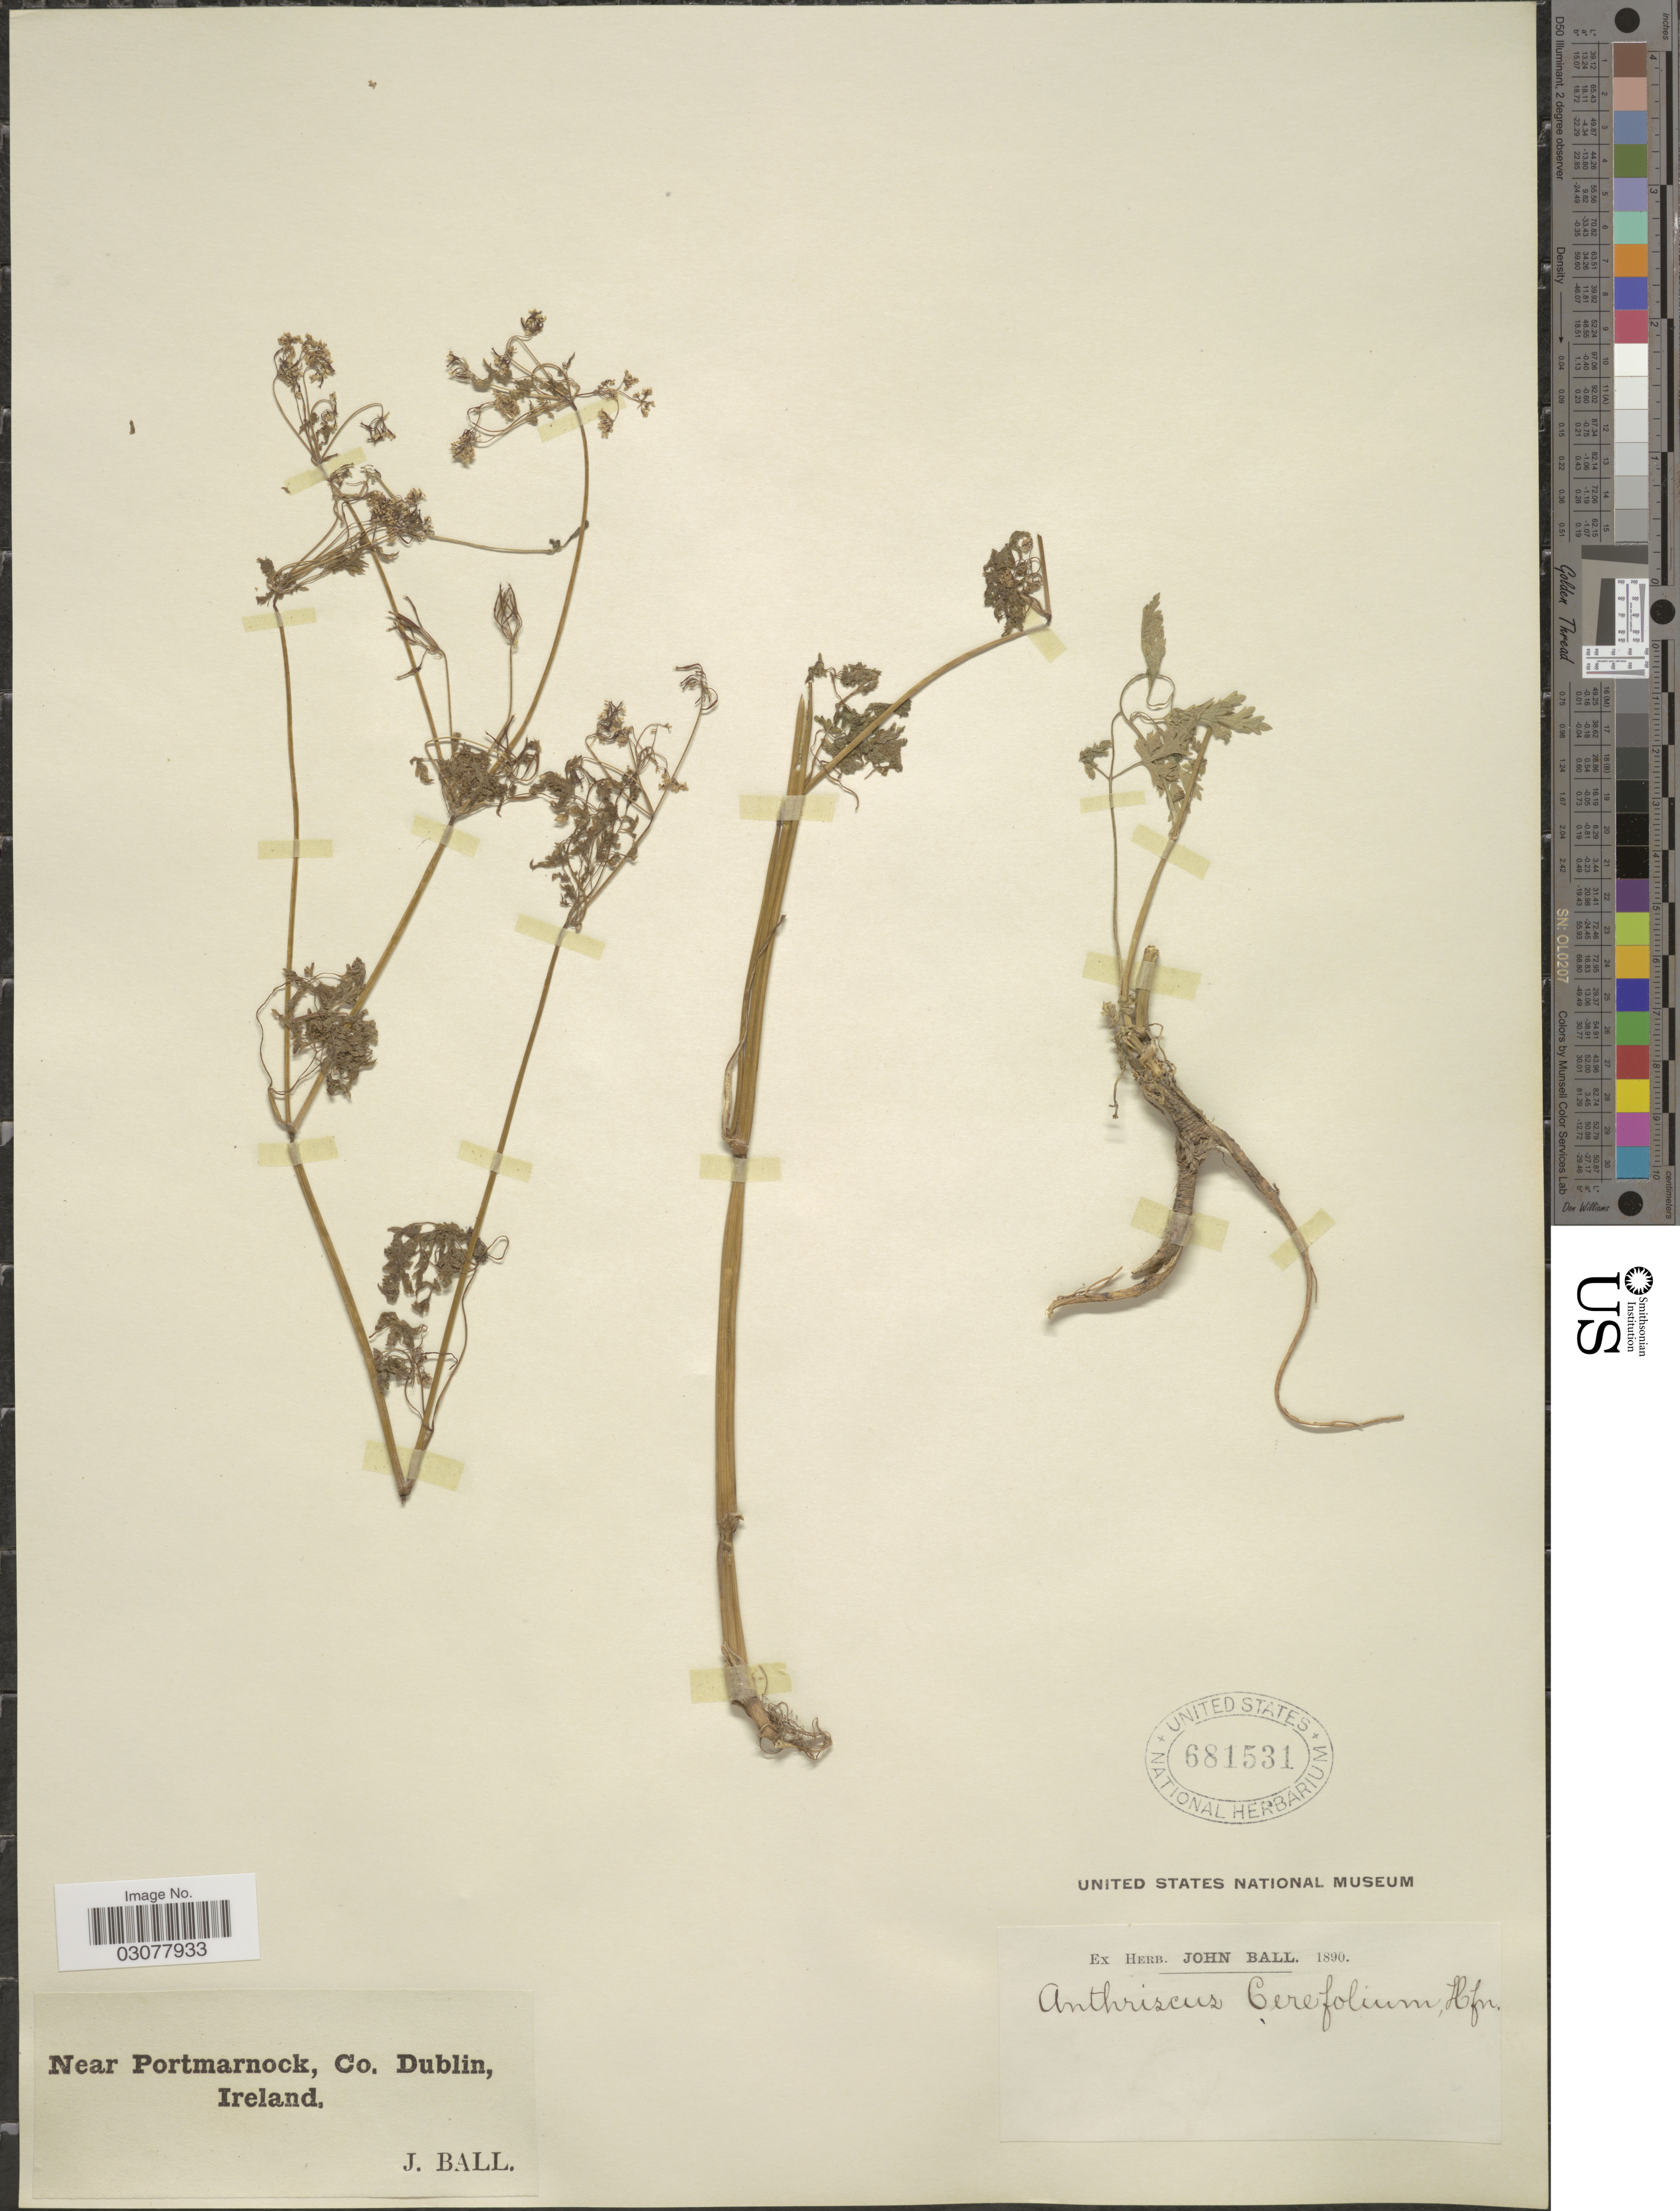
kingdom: Plantae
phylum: Tracheophyta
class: Magnoliopsida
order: Apiales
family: Apiaceae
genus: Anthriscus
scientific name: Anthriscus cerefolium var. cerefolium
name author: (L.) Hoffm.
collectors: J. Ball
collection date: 1890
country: Ireland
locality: Near Portmarnock, Co. Dublin.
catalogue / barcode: US 681531